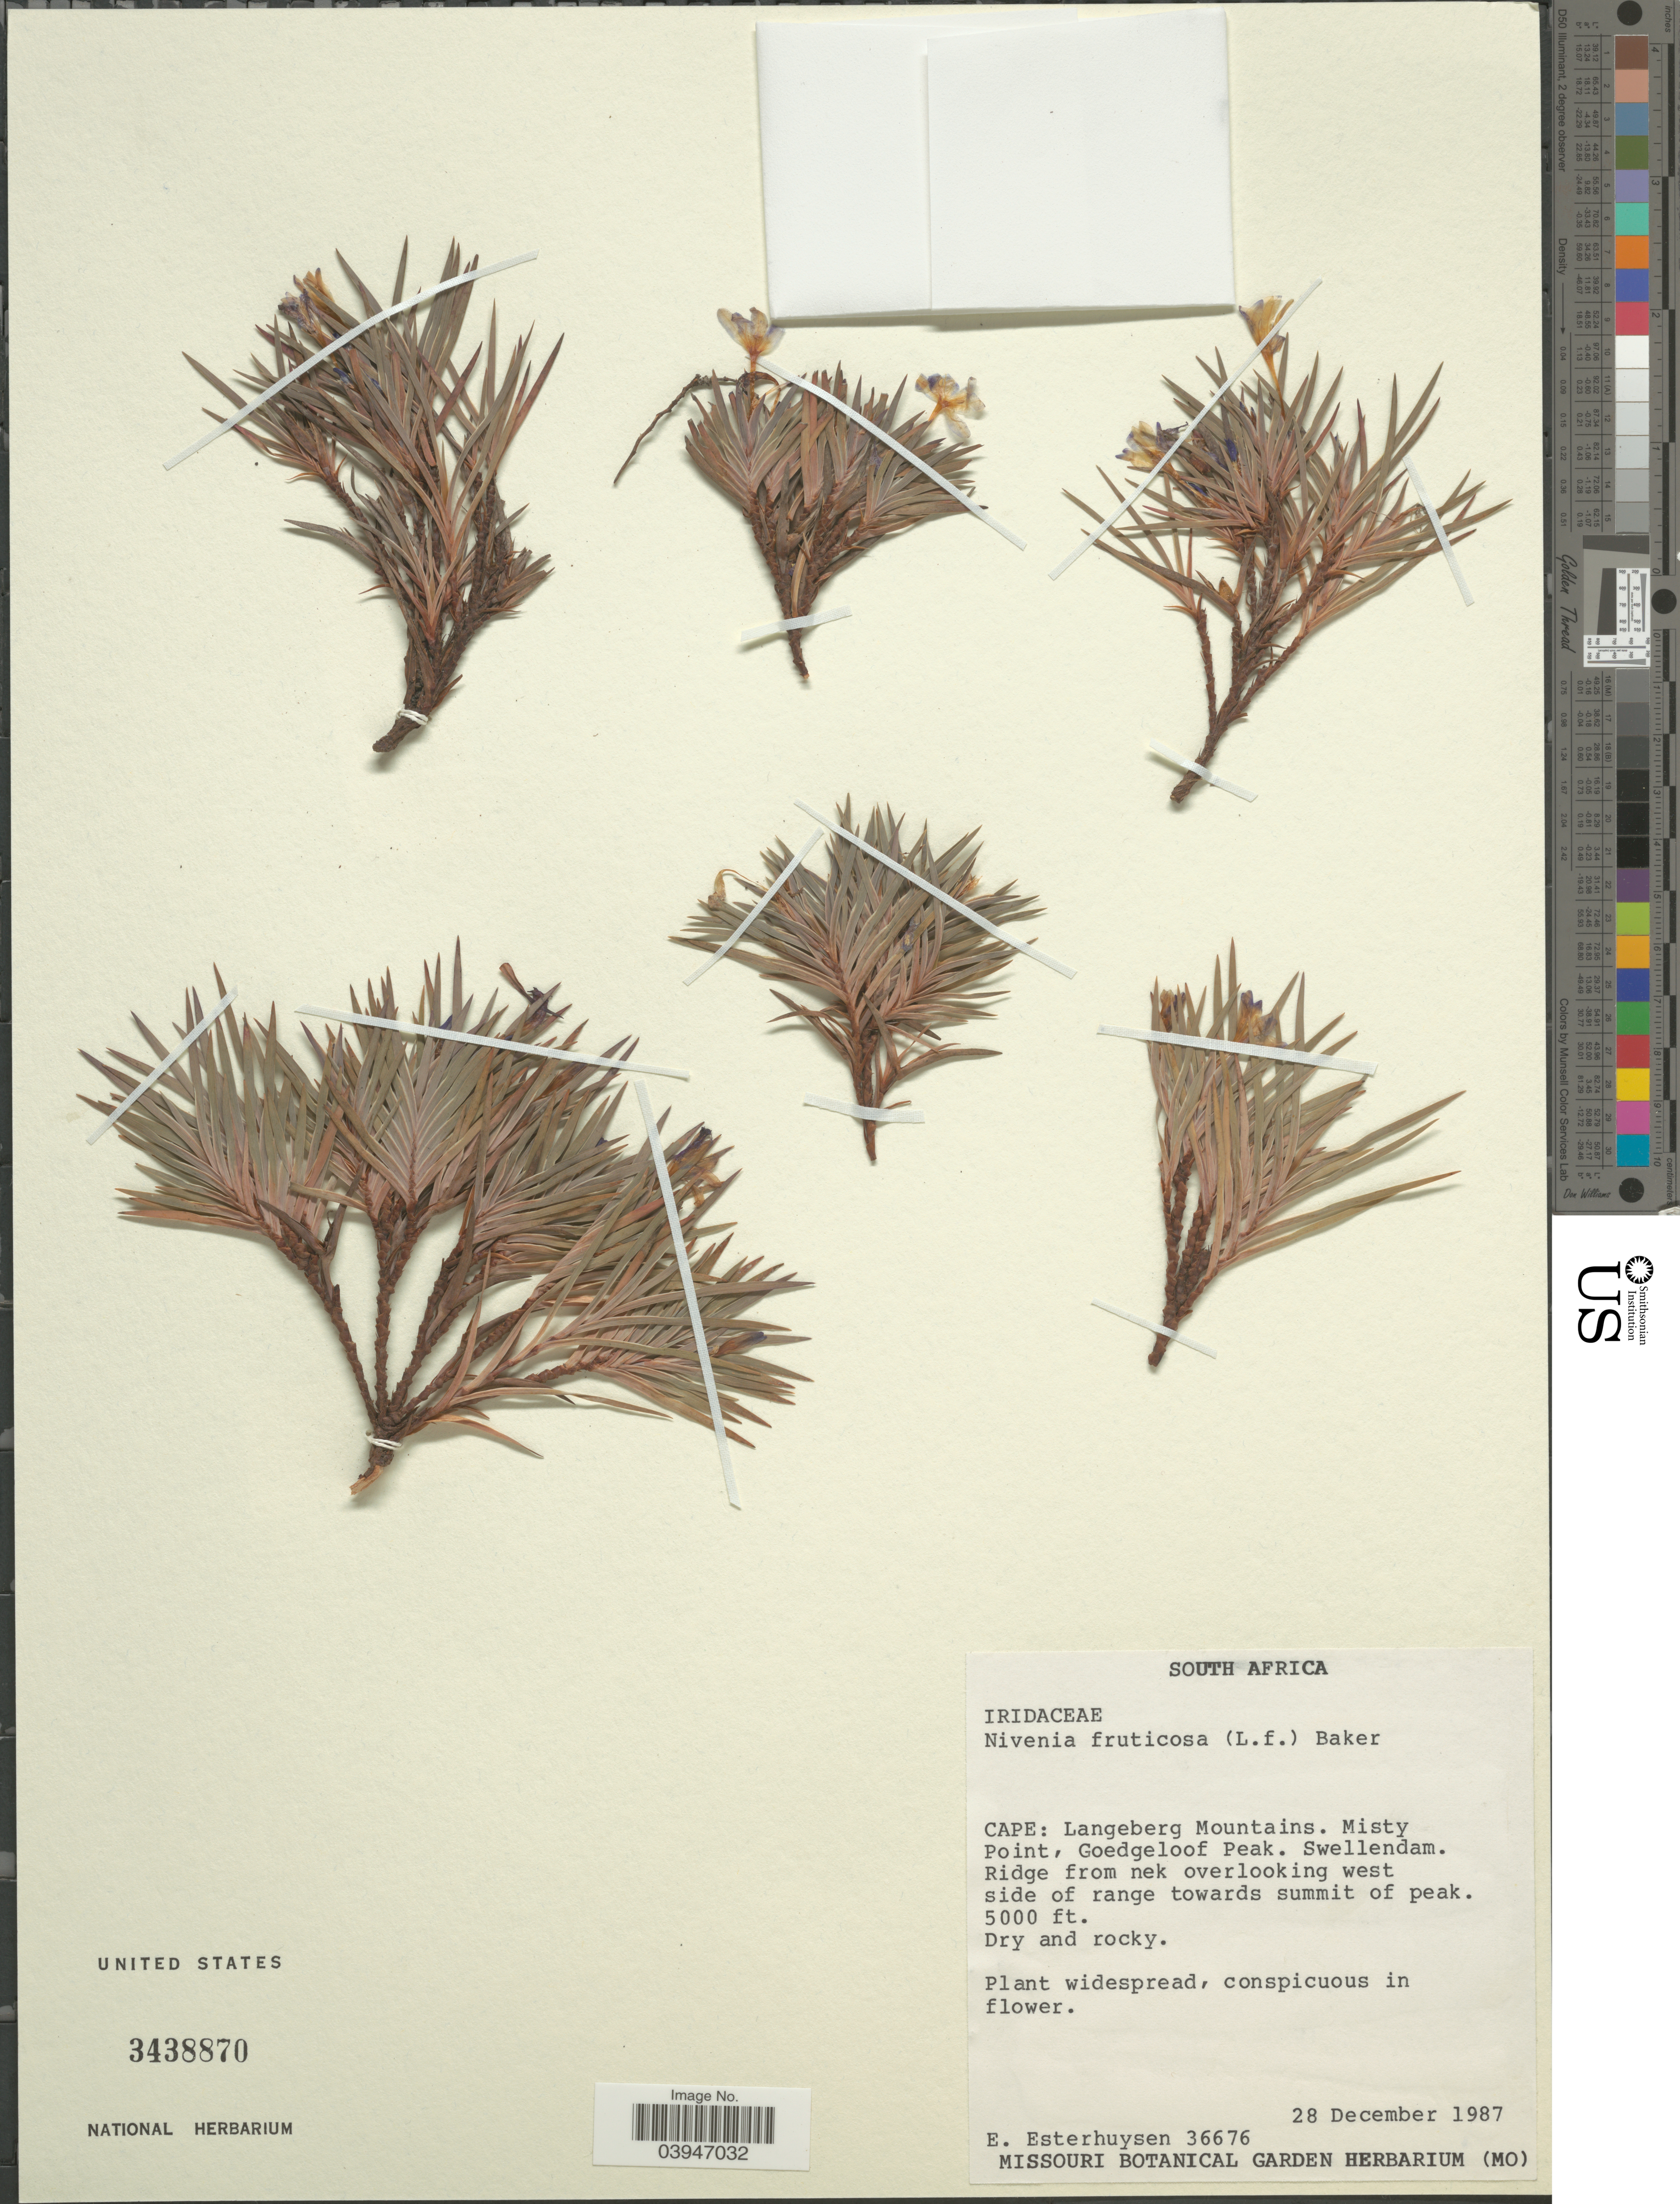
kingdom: Plantae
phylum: Tracheophyta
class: Liliopsida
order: Asparagales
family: Iridaceae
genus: Nivenia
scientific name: Nivenia fruticosa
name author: (L. f.) Baker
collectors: E. E. Esterhuysen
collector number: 36676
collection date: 1987-12-28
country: South Africa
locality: Cape: Langeberg Mountains. Misty Point, Goedgeloof Peak. Swellendam. Ridge from nek overlooking west side of range towards summit of peak.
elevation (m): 1524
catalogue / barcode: US 3438870